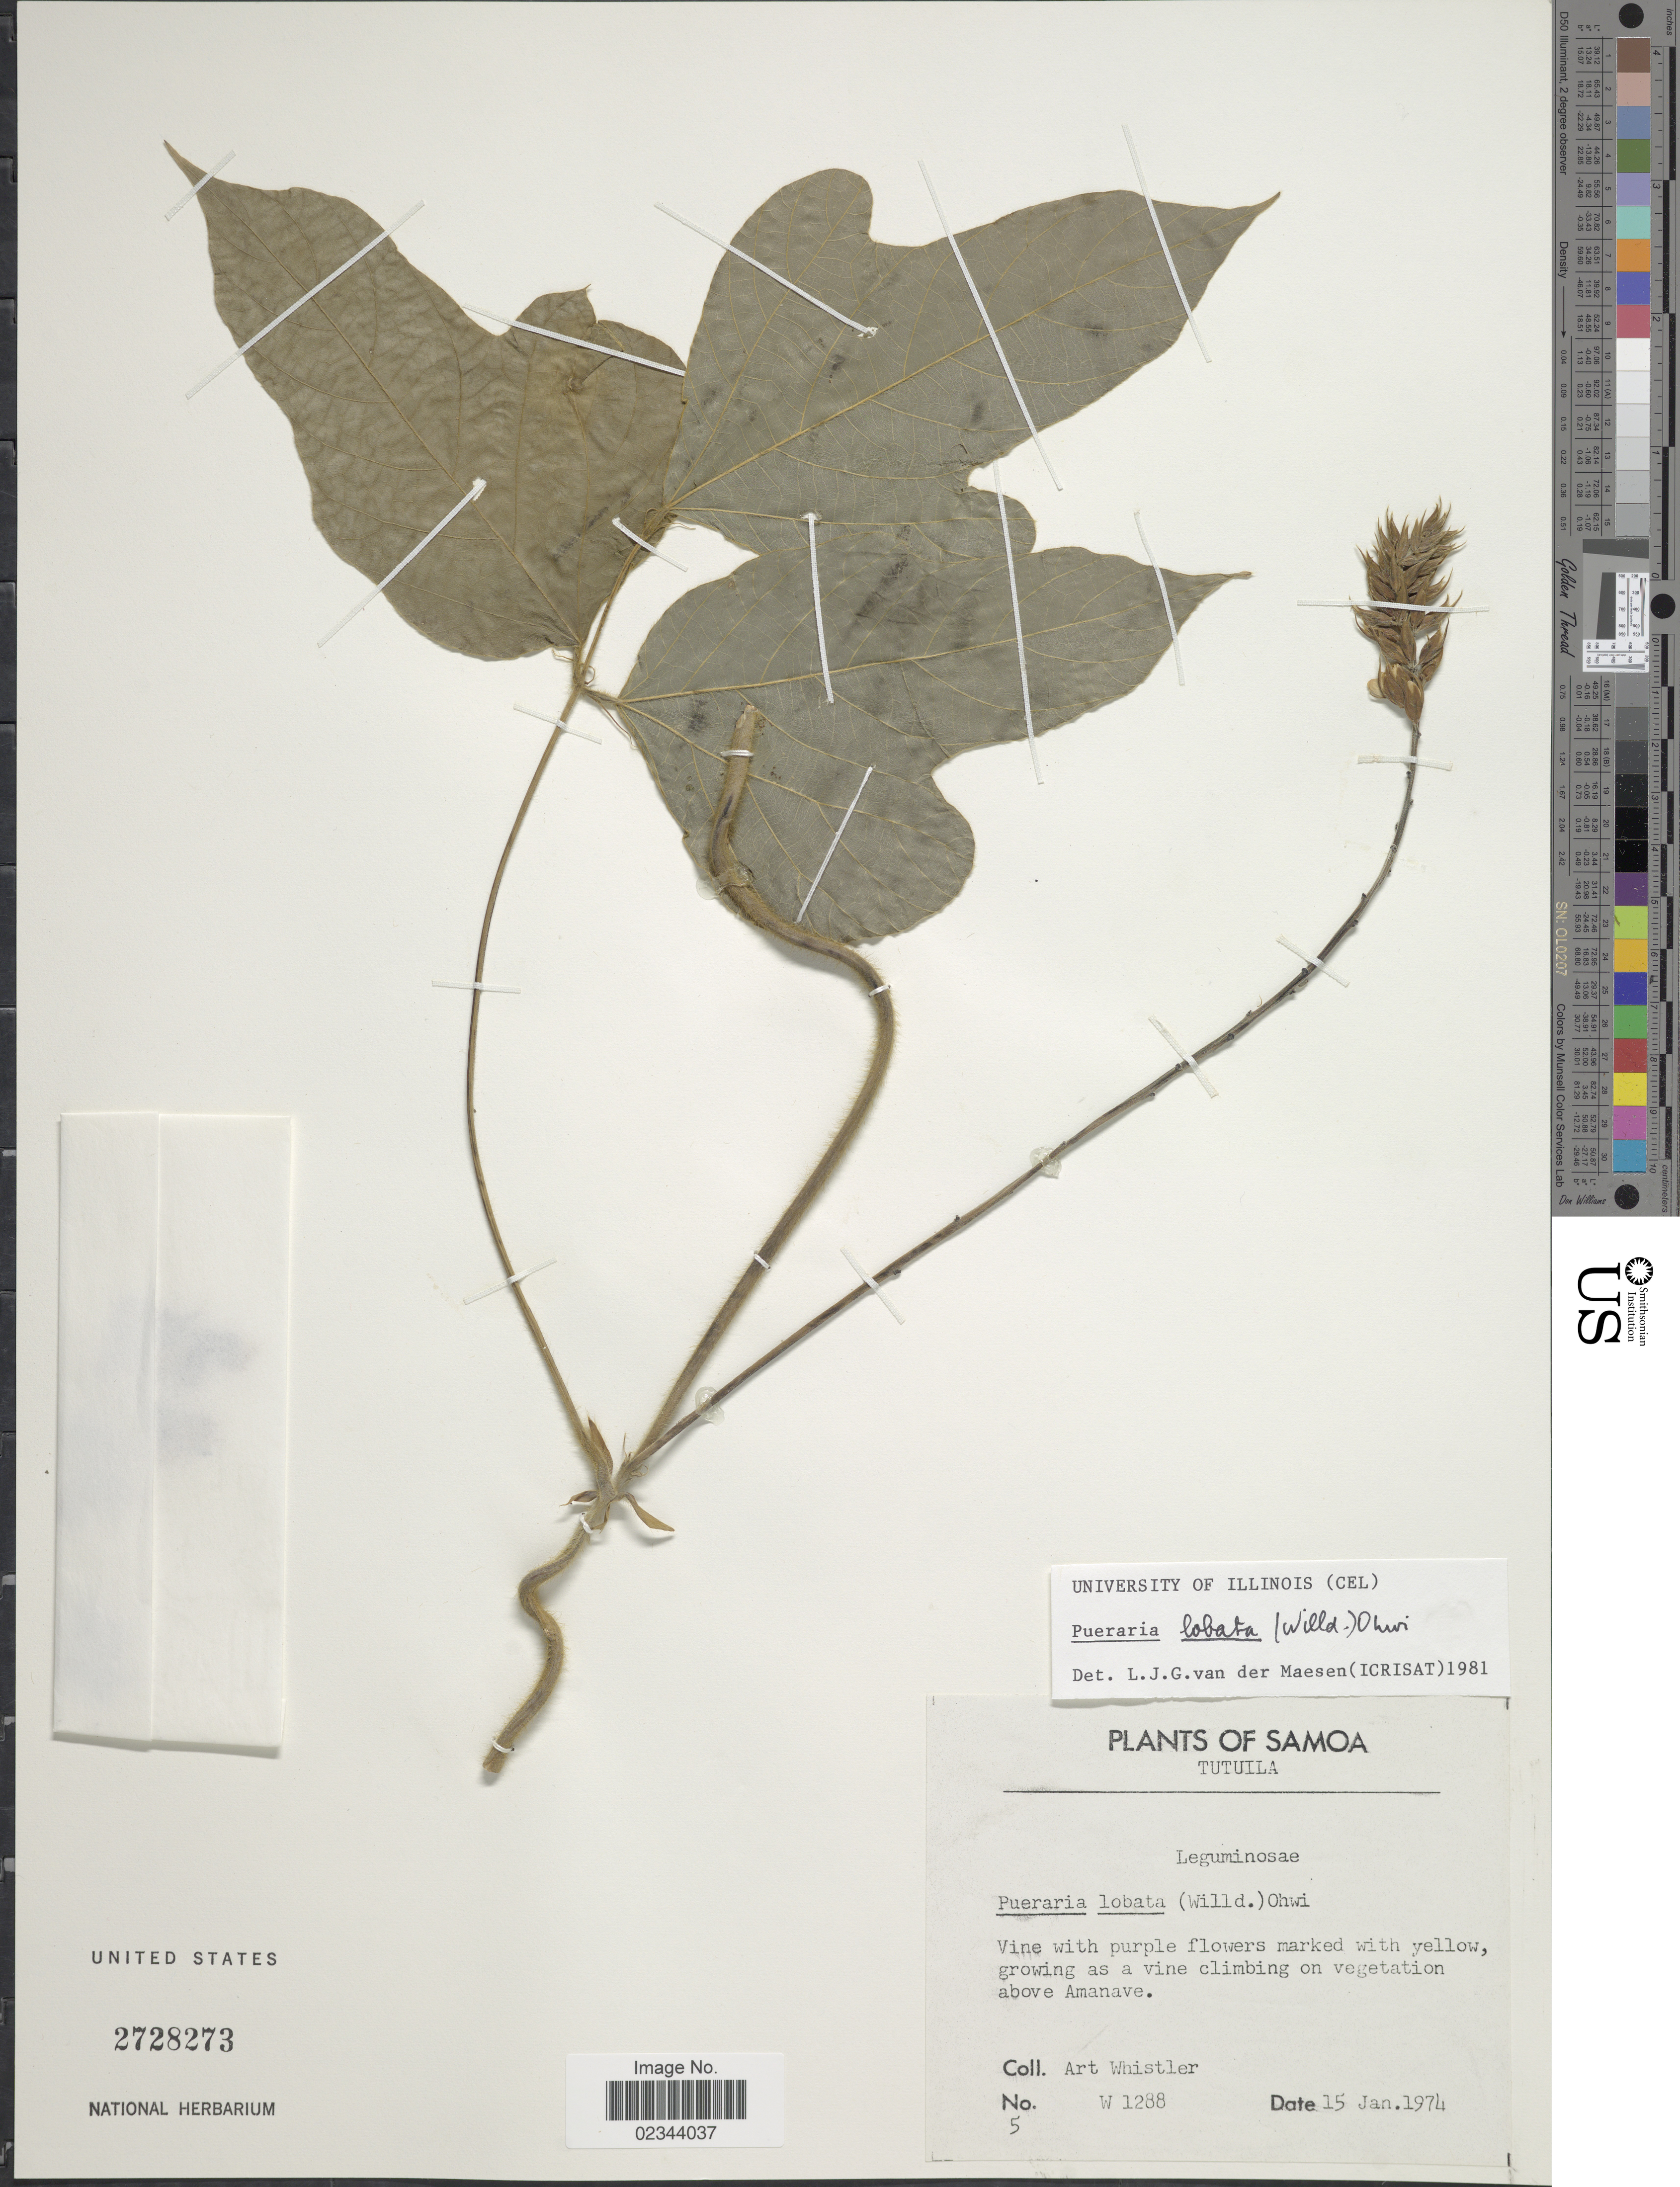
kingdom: Plantae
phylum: Tracheophyta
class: Magnoliopsida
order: Fabales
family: Fabaceae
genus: Pueraria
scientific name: Pueraria lobata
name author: (Willd.) Ohwi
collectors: A. Whistler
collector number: W 1288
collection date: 1974-01-15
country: American Samoa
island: Tutuila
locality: Tutuila, above Amanave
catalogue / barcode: US 2728273